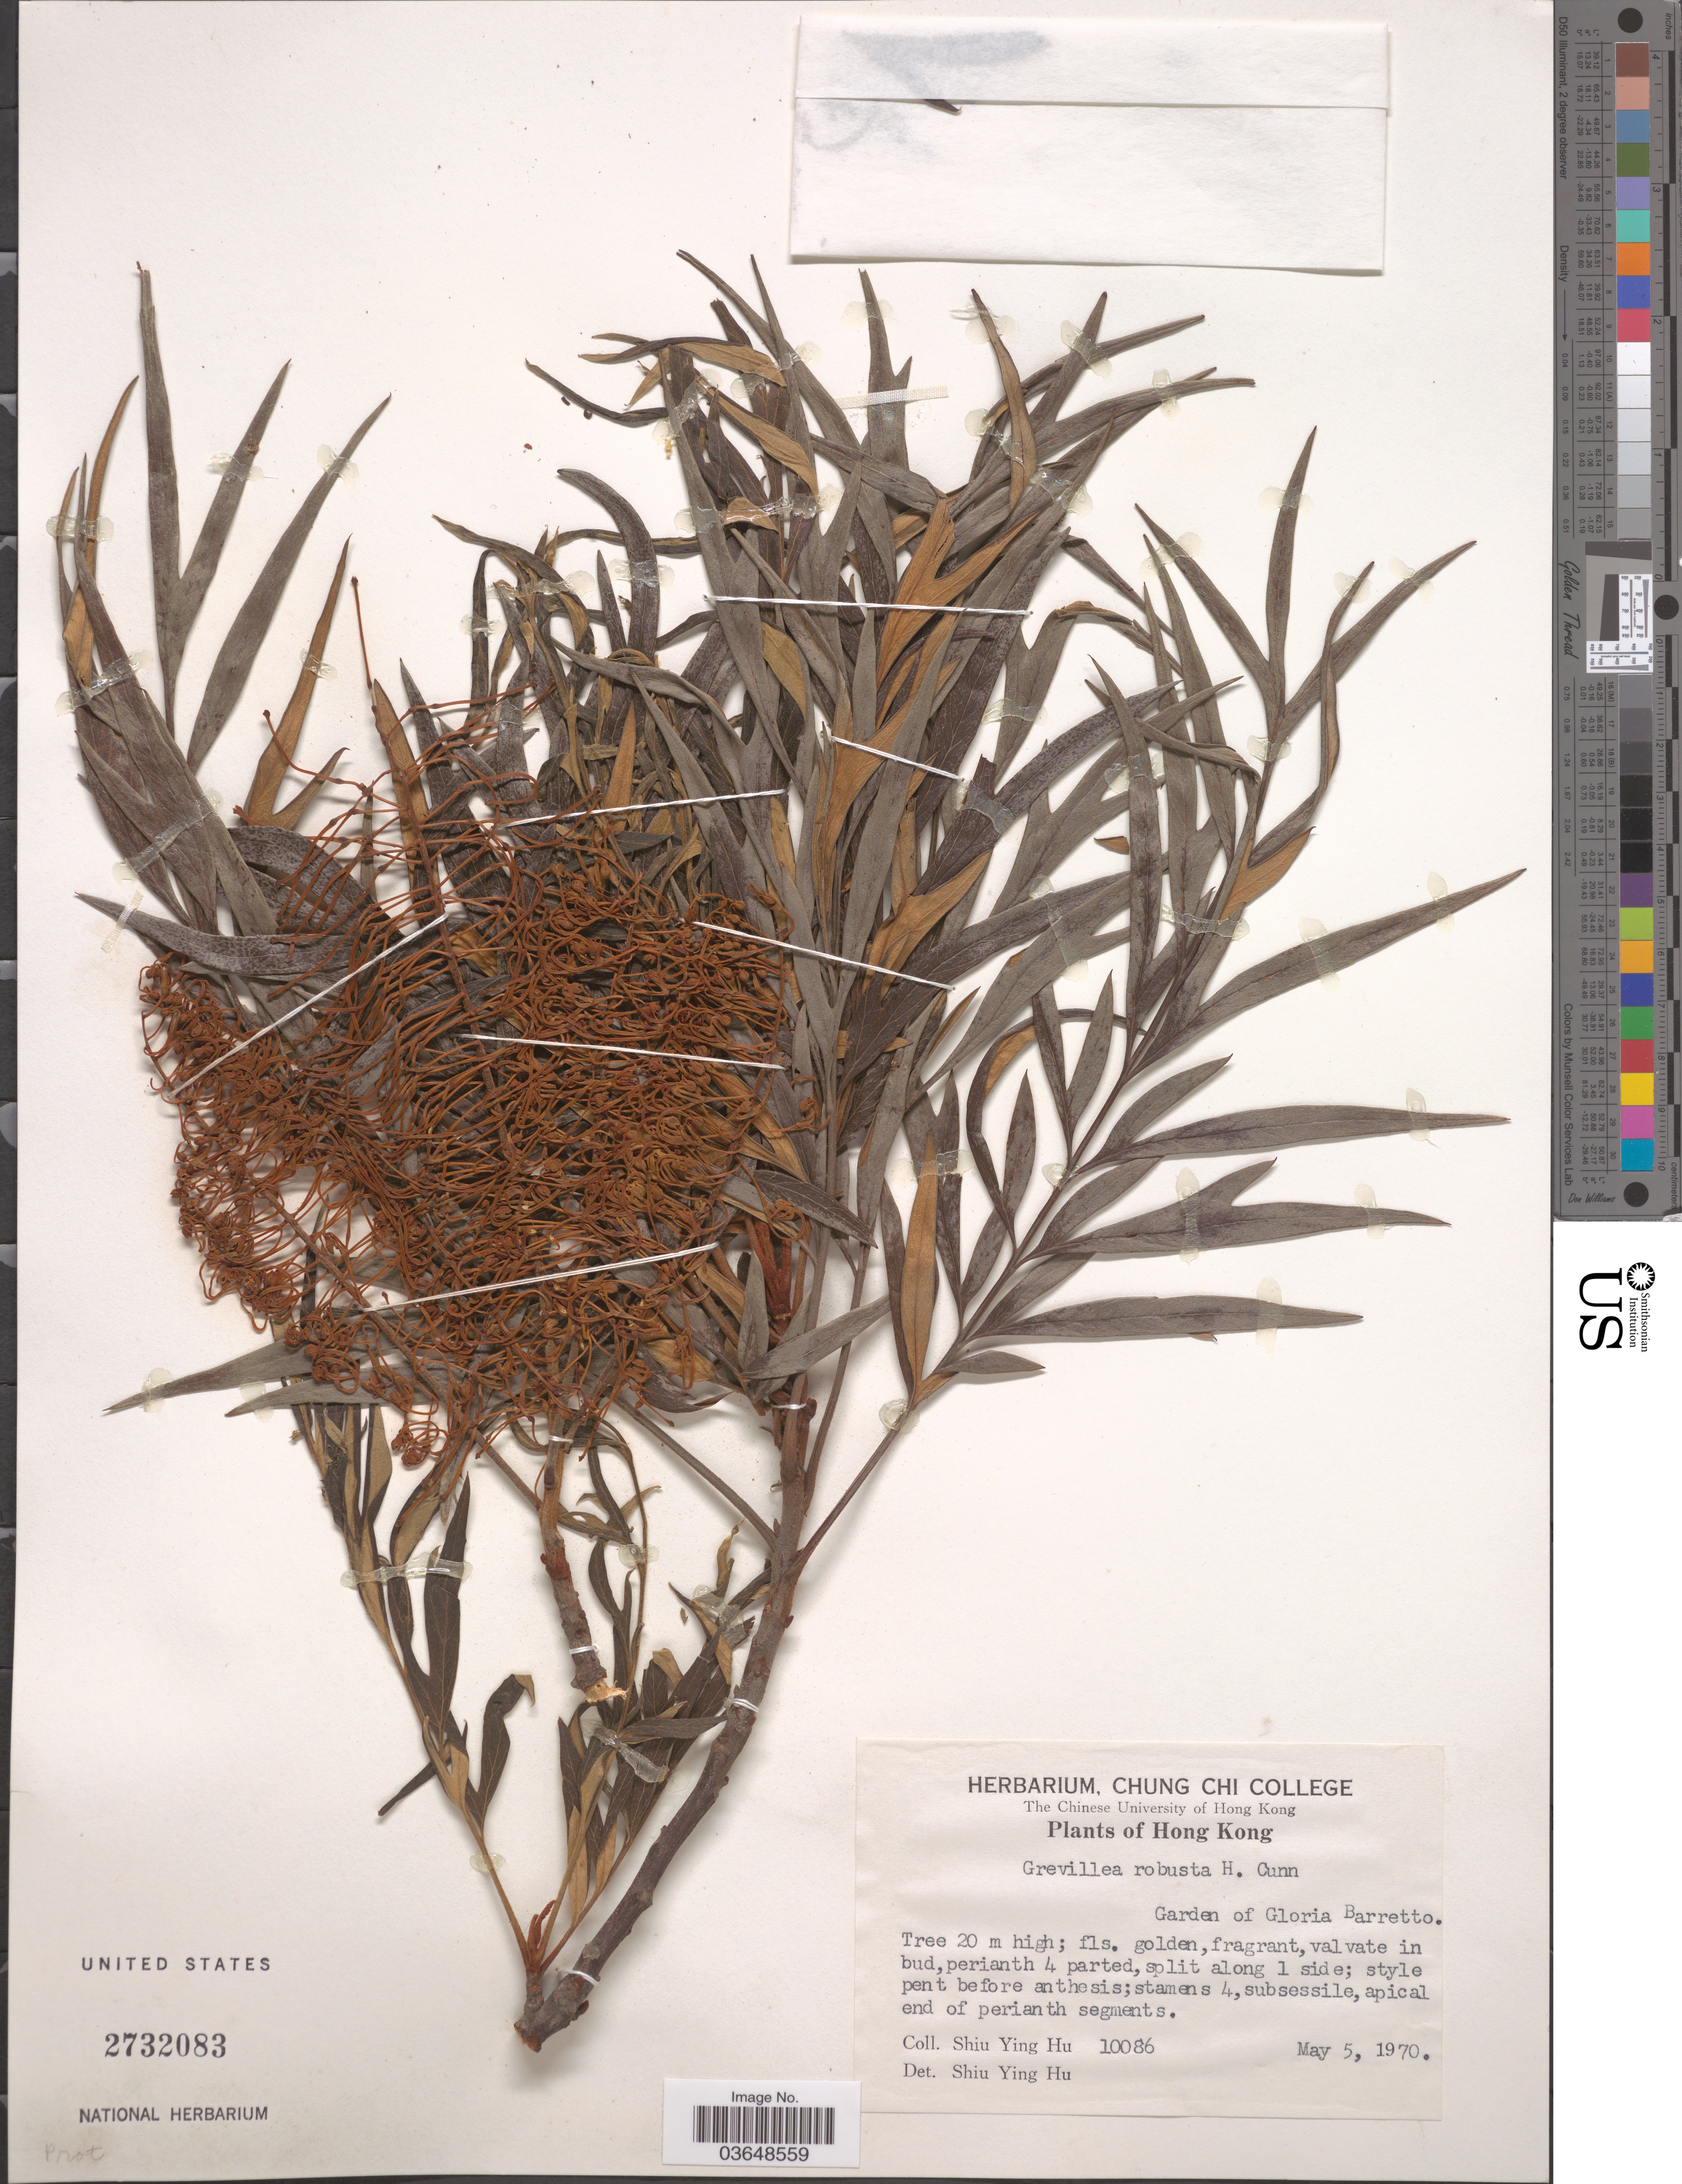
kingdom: Plantae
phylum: Tracheophyta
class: Magnoliopsida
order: Proteales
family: Proteaceae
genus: Grevillea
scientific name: Grevillea robusta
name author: A. Cunn.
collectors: S. Y. Hu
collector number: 10086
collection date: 1970-05-05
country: China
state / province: Hong Kong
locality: Garden of Gloria Barretto.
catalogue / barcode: US 2732083